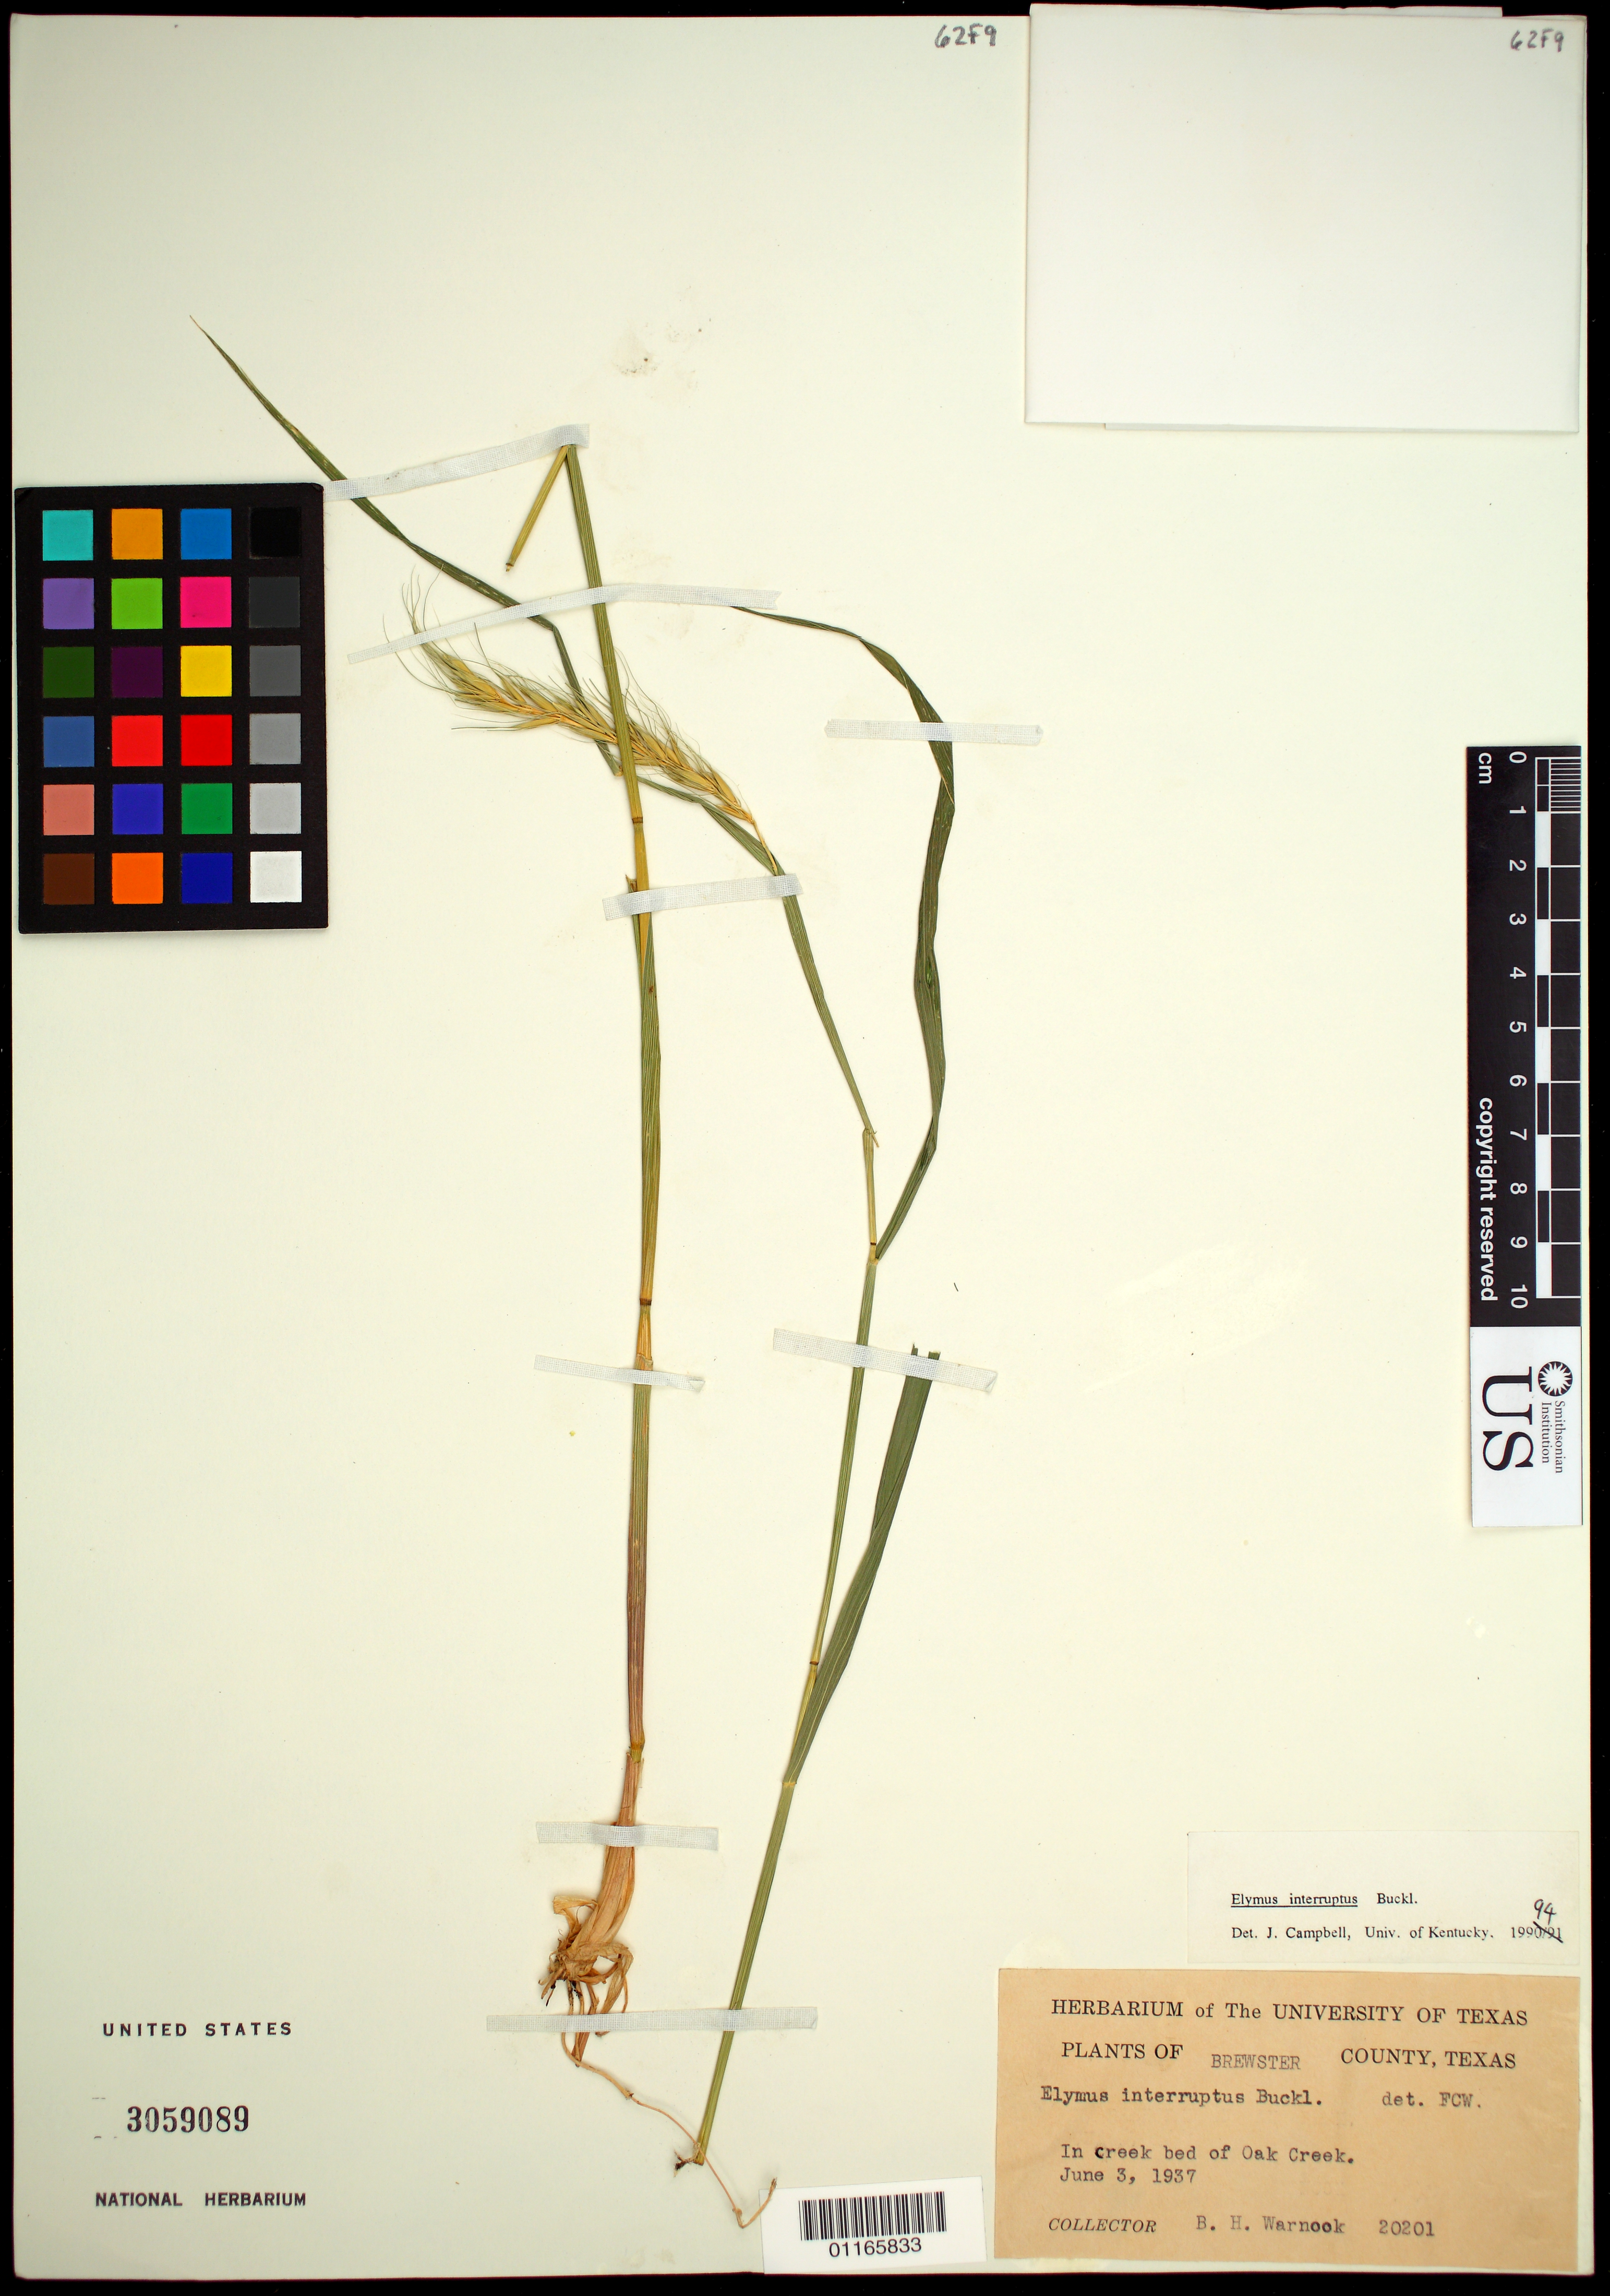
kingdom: Plantae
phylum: Tracheophyta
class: Liliopsida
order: Poales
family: Poaceae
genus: Elymus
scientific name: Elymus interruptus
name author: Buckley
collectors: B. Wornock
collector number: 20201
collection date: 1937-06-03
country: United States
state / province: Texas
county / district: Brewster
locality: Oak Creek.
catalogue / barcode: US 3059089